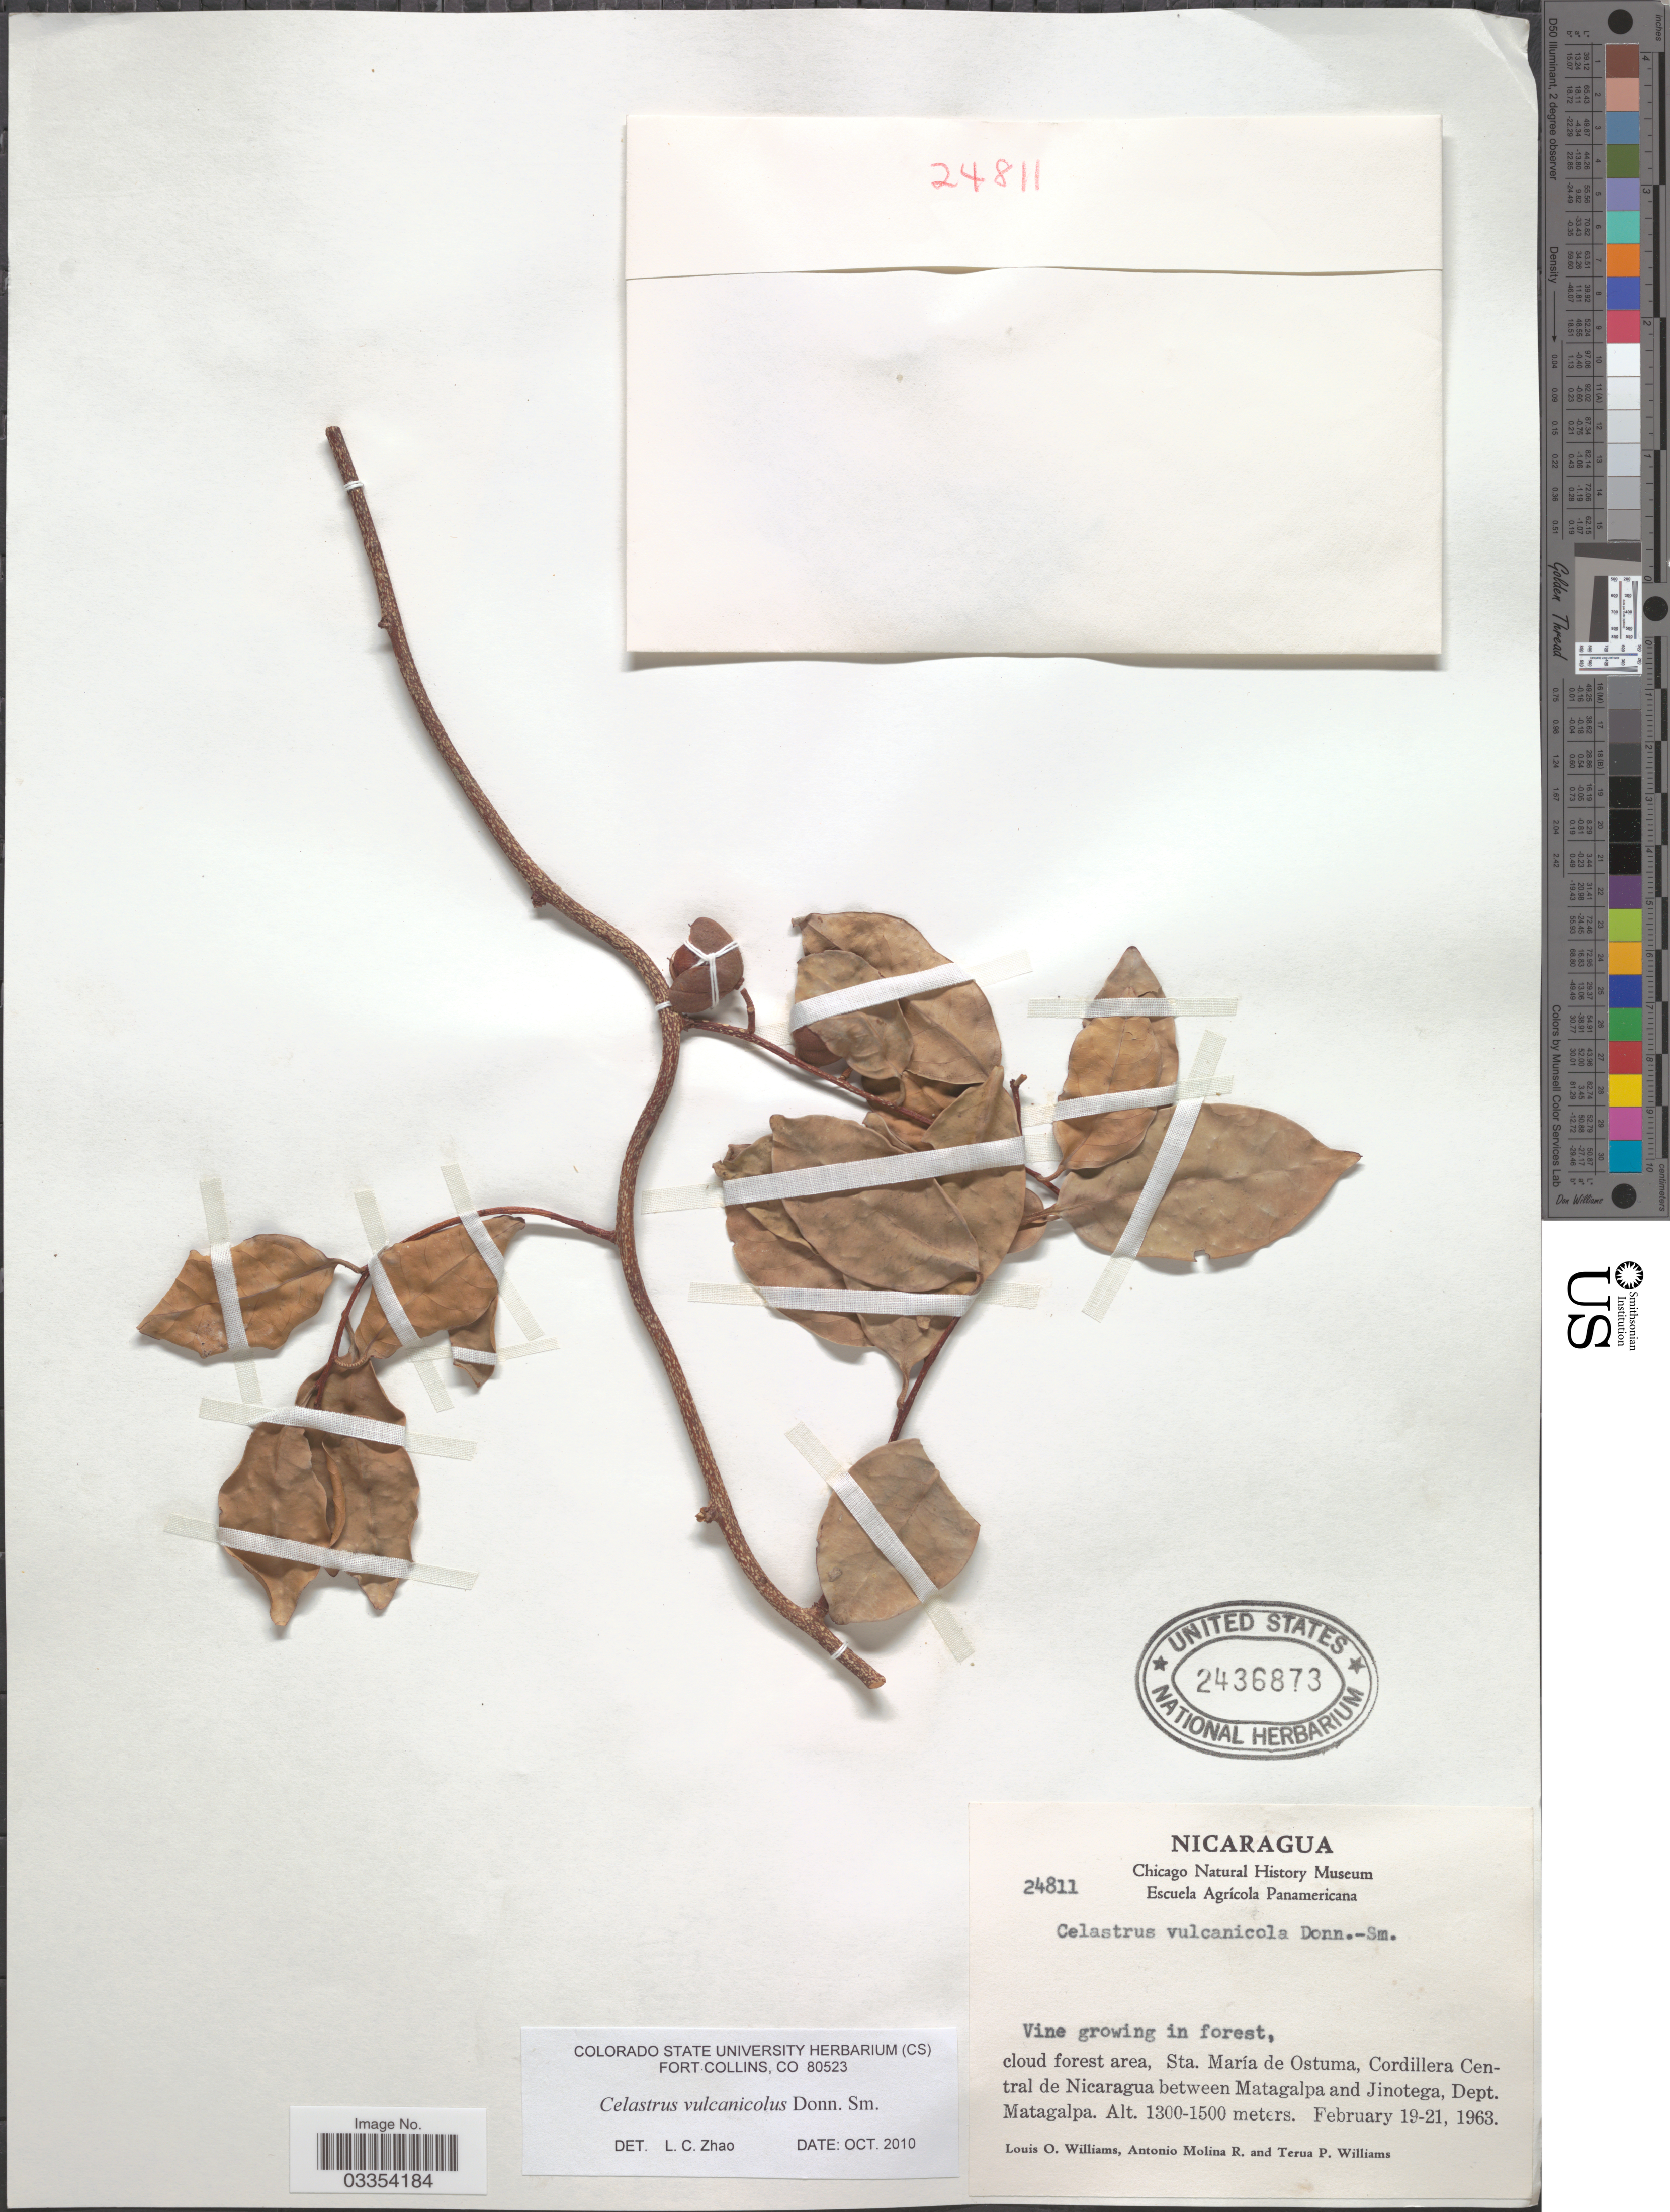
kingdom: Plantae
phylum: Tracheophyta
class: Magnoliopsida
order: Celastrales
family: Celastraceae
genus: Celastrus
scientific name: Celastrus vulcanicola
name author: Donn. Sm.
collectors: L. O. Williams, A. Molina R. & T. Williams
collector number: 24811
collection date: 1963-02-19/1963-02-21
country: Nicaragua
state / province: Matagalpa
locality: Cloud forest area, Sta. María de Ostuma, Cordillera Central de Nicaragua between Matagalpa and Jinotega, Dept. Matagalpa.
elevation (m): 1300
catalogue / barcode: US 2436873